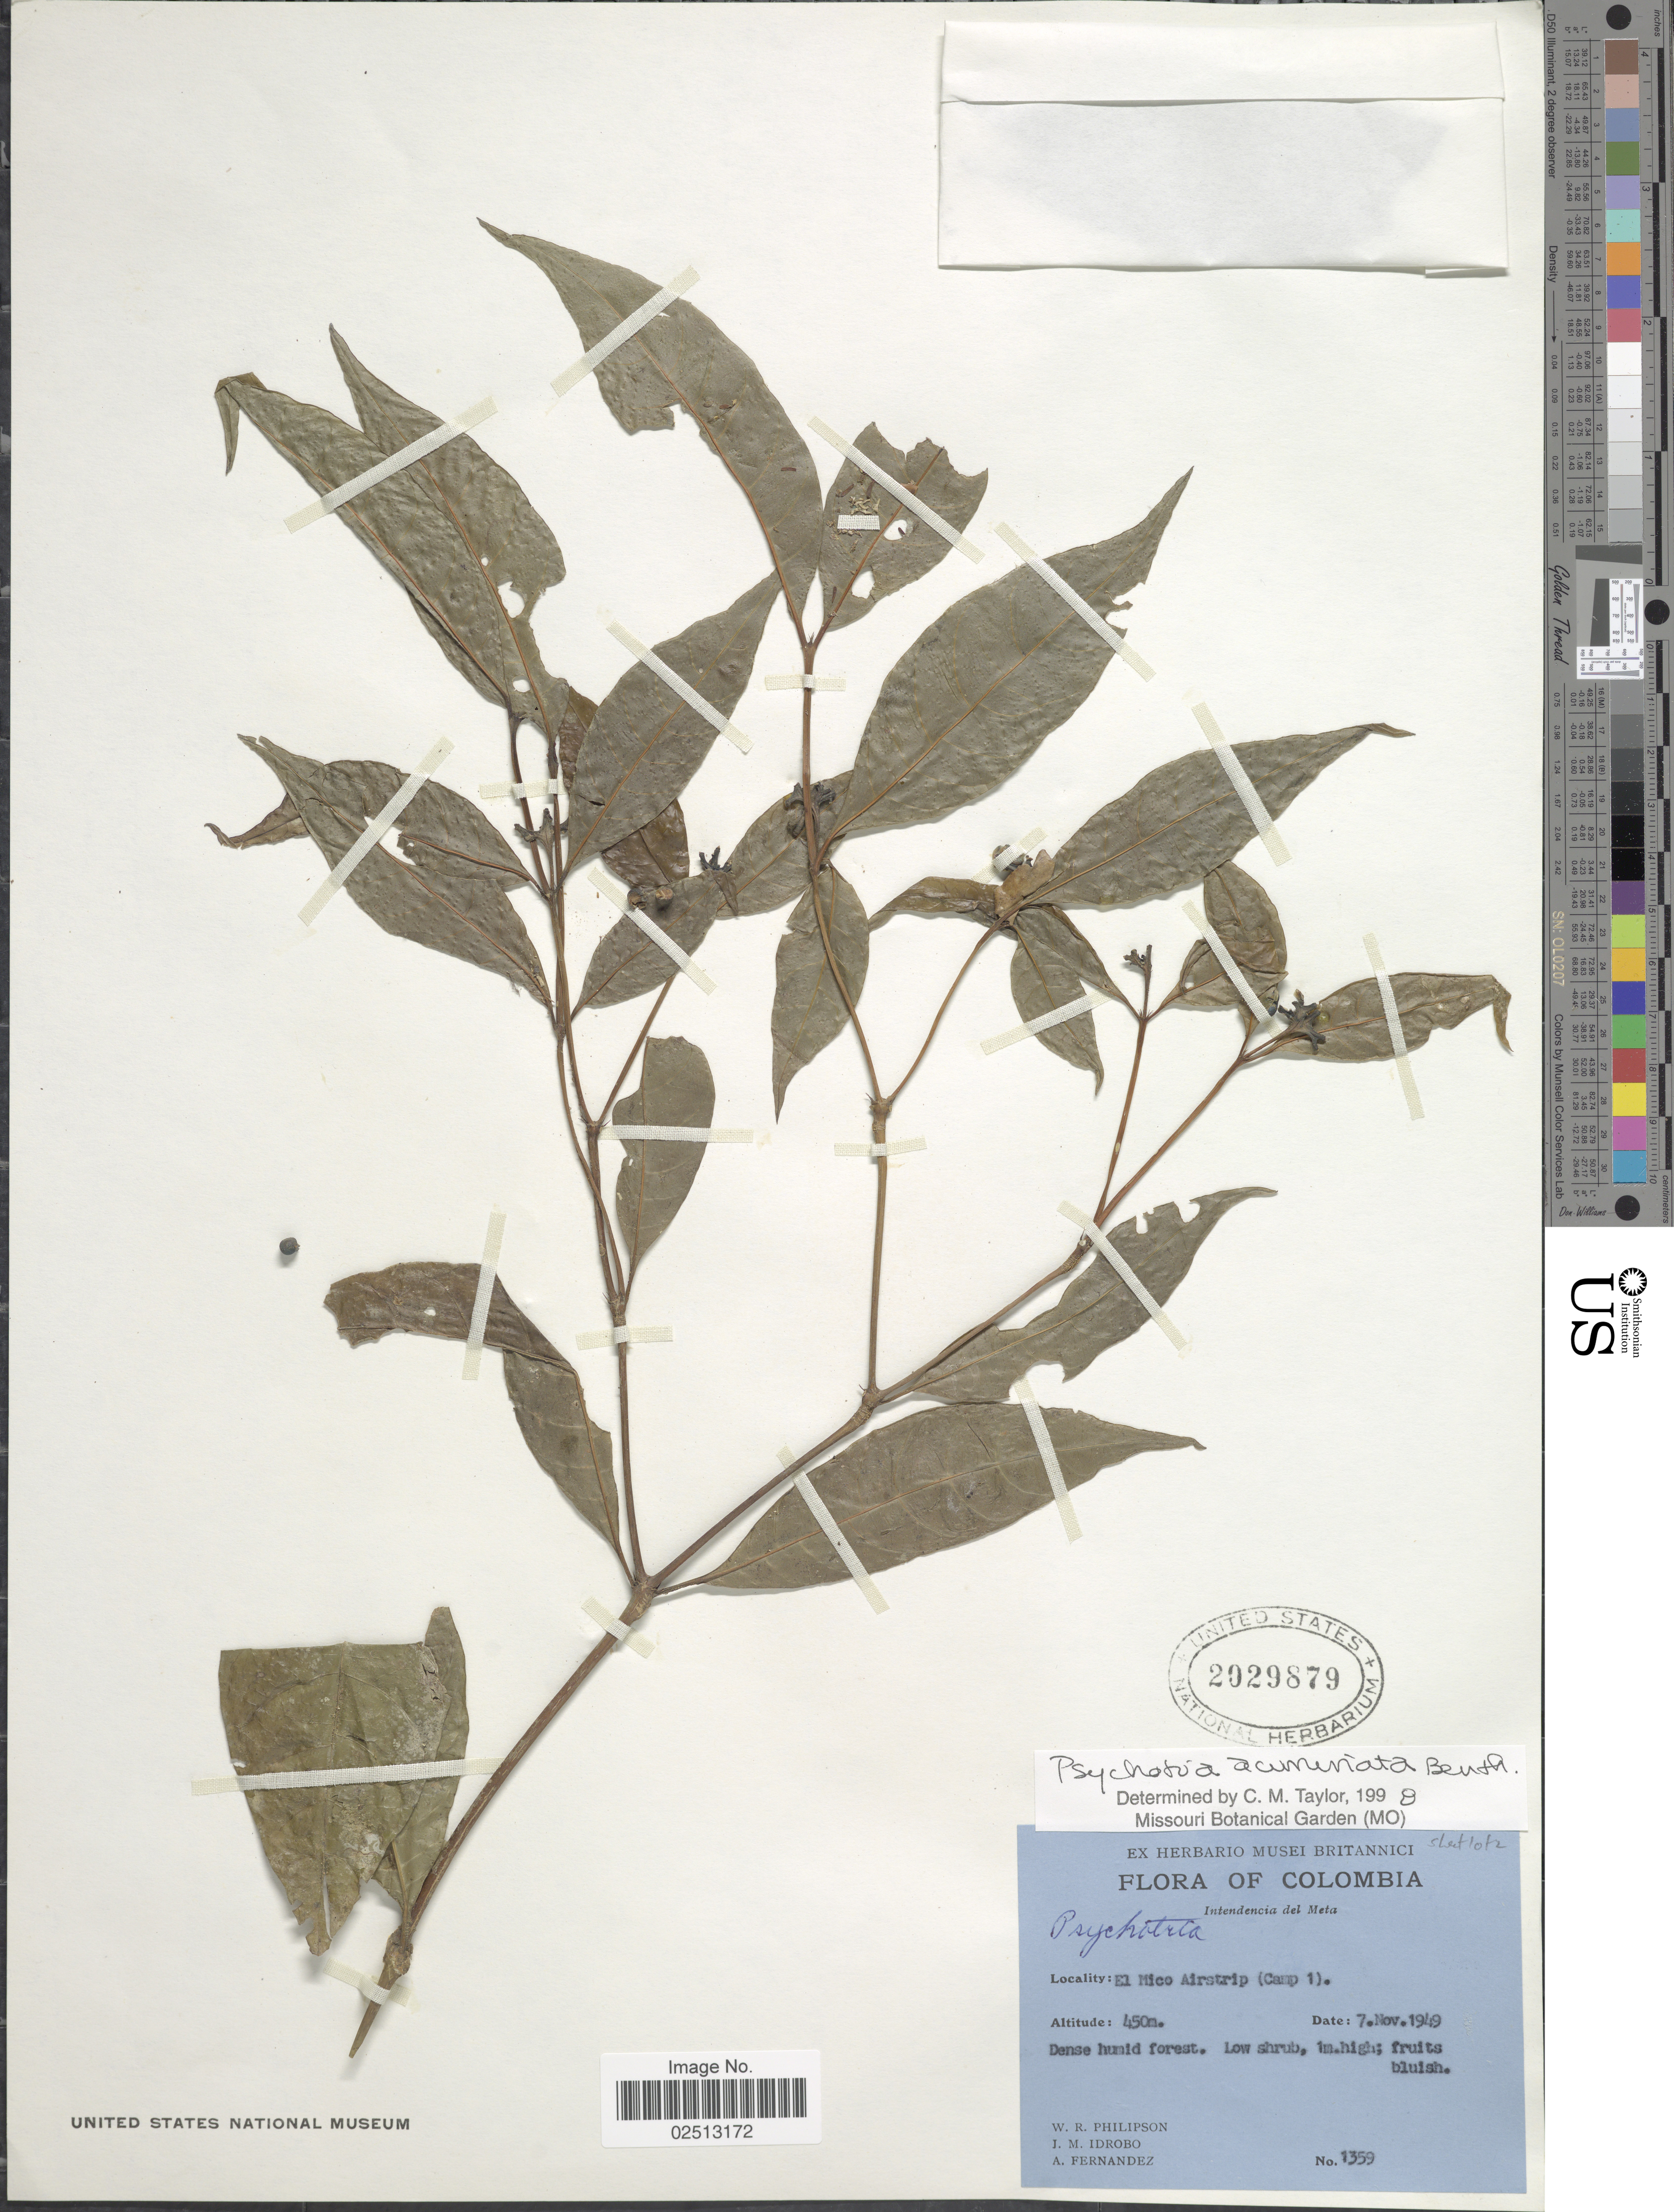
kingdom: Plantae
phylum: Tracheophyta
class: Magnoliopsida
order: Gentianales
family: Rubiaceae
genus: Psychotria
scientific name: Psychotria acuminata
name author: Benth.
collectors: W. R. Philipson, J. M. Idrobo & A. Fernandez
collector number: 1359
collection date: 1949-11-07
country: Colombia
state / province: Meta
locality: Intendencia del Meta. El Mico Airstrip (Camp 1).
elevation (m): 450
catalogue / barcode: US 2029879